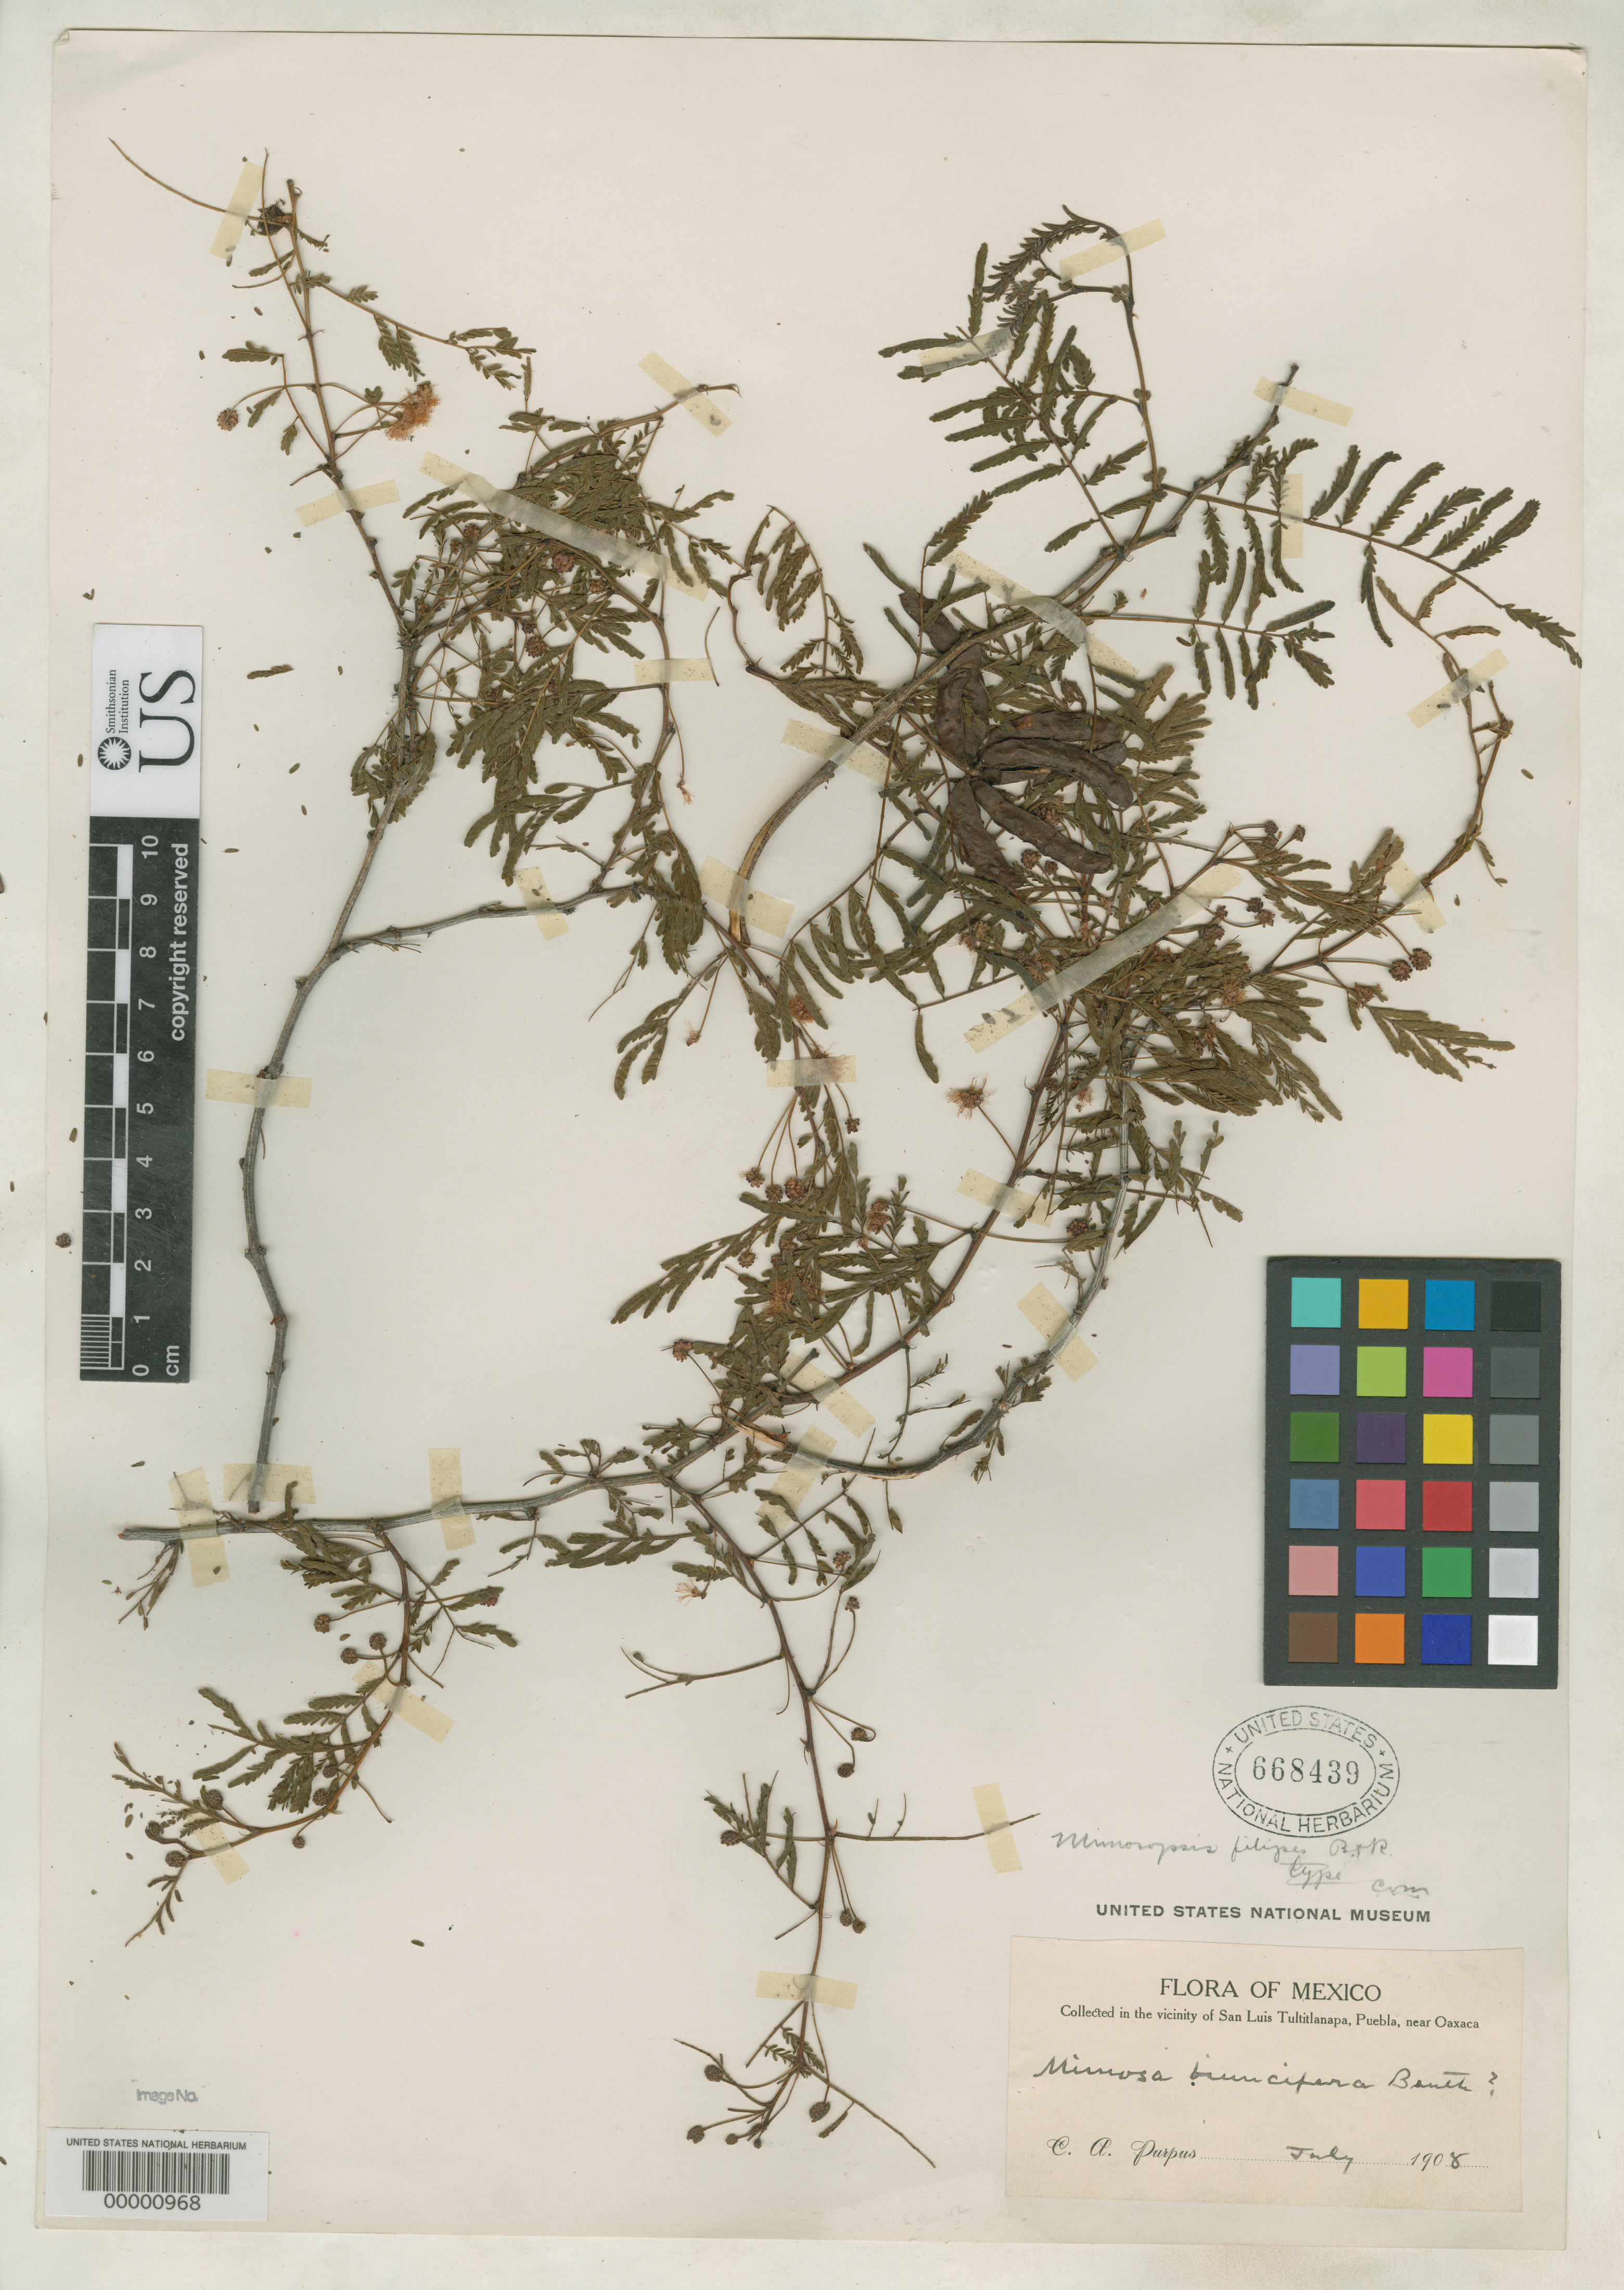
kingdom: Plantae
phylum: Tracheophyta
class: Magnoliopsida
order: Fabales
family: Fabaceae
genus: Mimosopsis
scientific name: Mimosopsis filipes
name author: Britton & Rose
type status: Possible Isotype; Isotype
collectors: C. A. Purpus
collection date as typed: Jul 1908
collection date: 1908-07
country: Mexico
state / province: Puebla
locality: San Luis Tultitlanapa, near Oaxaca.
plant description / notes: One of 2 US sheets (USNH 668439, 840849) annotated as "type" by CVM [C.V. Morton, undated] but one of them (USNH 668439) is s.n. (protologue cites Purpus 3175). Grether (1987, J. Arnold Arbor. 68(3): 319) cites Purpus 3175 at US as the holotype, but a sheet at NY is annotated as "type" (apparently by Britton), and as "holotype" by R. Barneby (1985). Barneby (1991) cites "holotypus" at NY. [Protologue does not indicate location of holotype; does the Grether 1987 citation constitute effective lectotypification?]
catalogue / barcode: US 668439